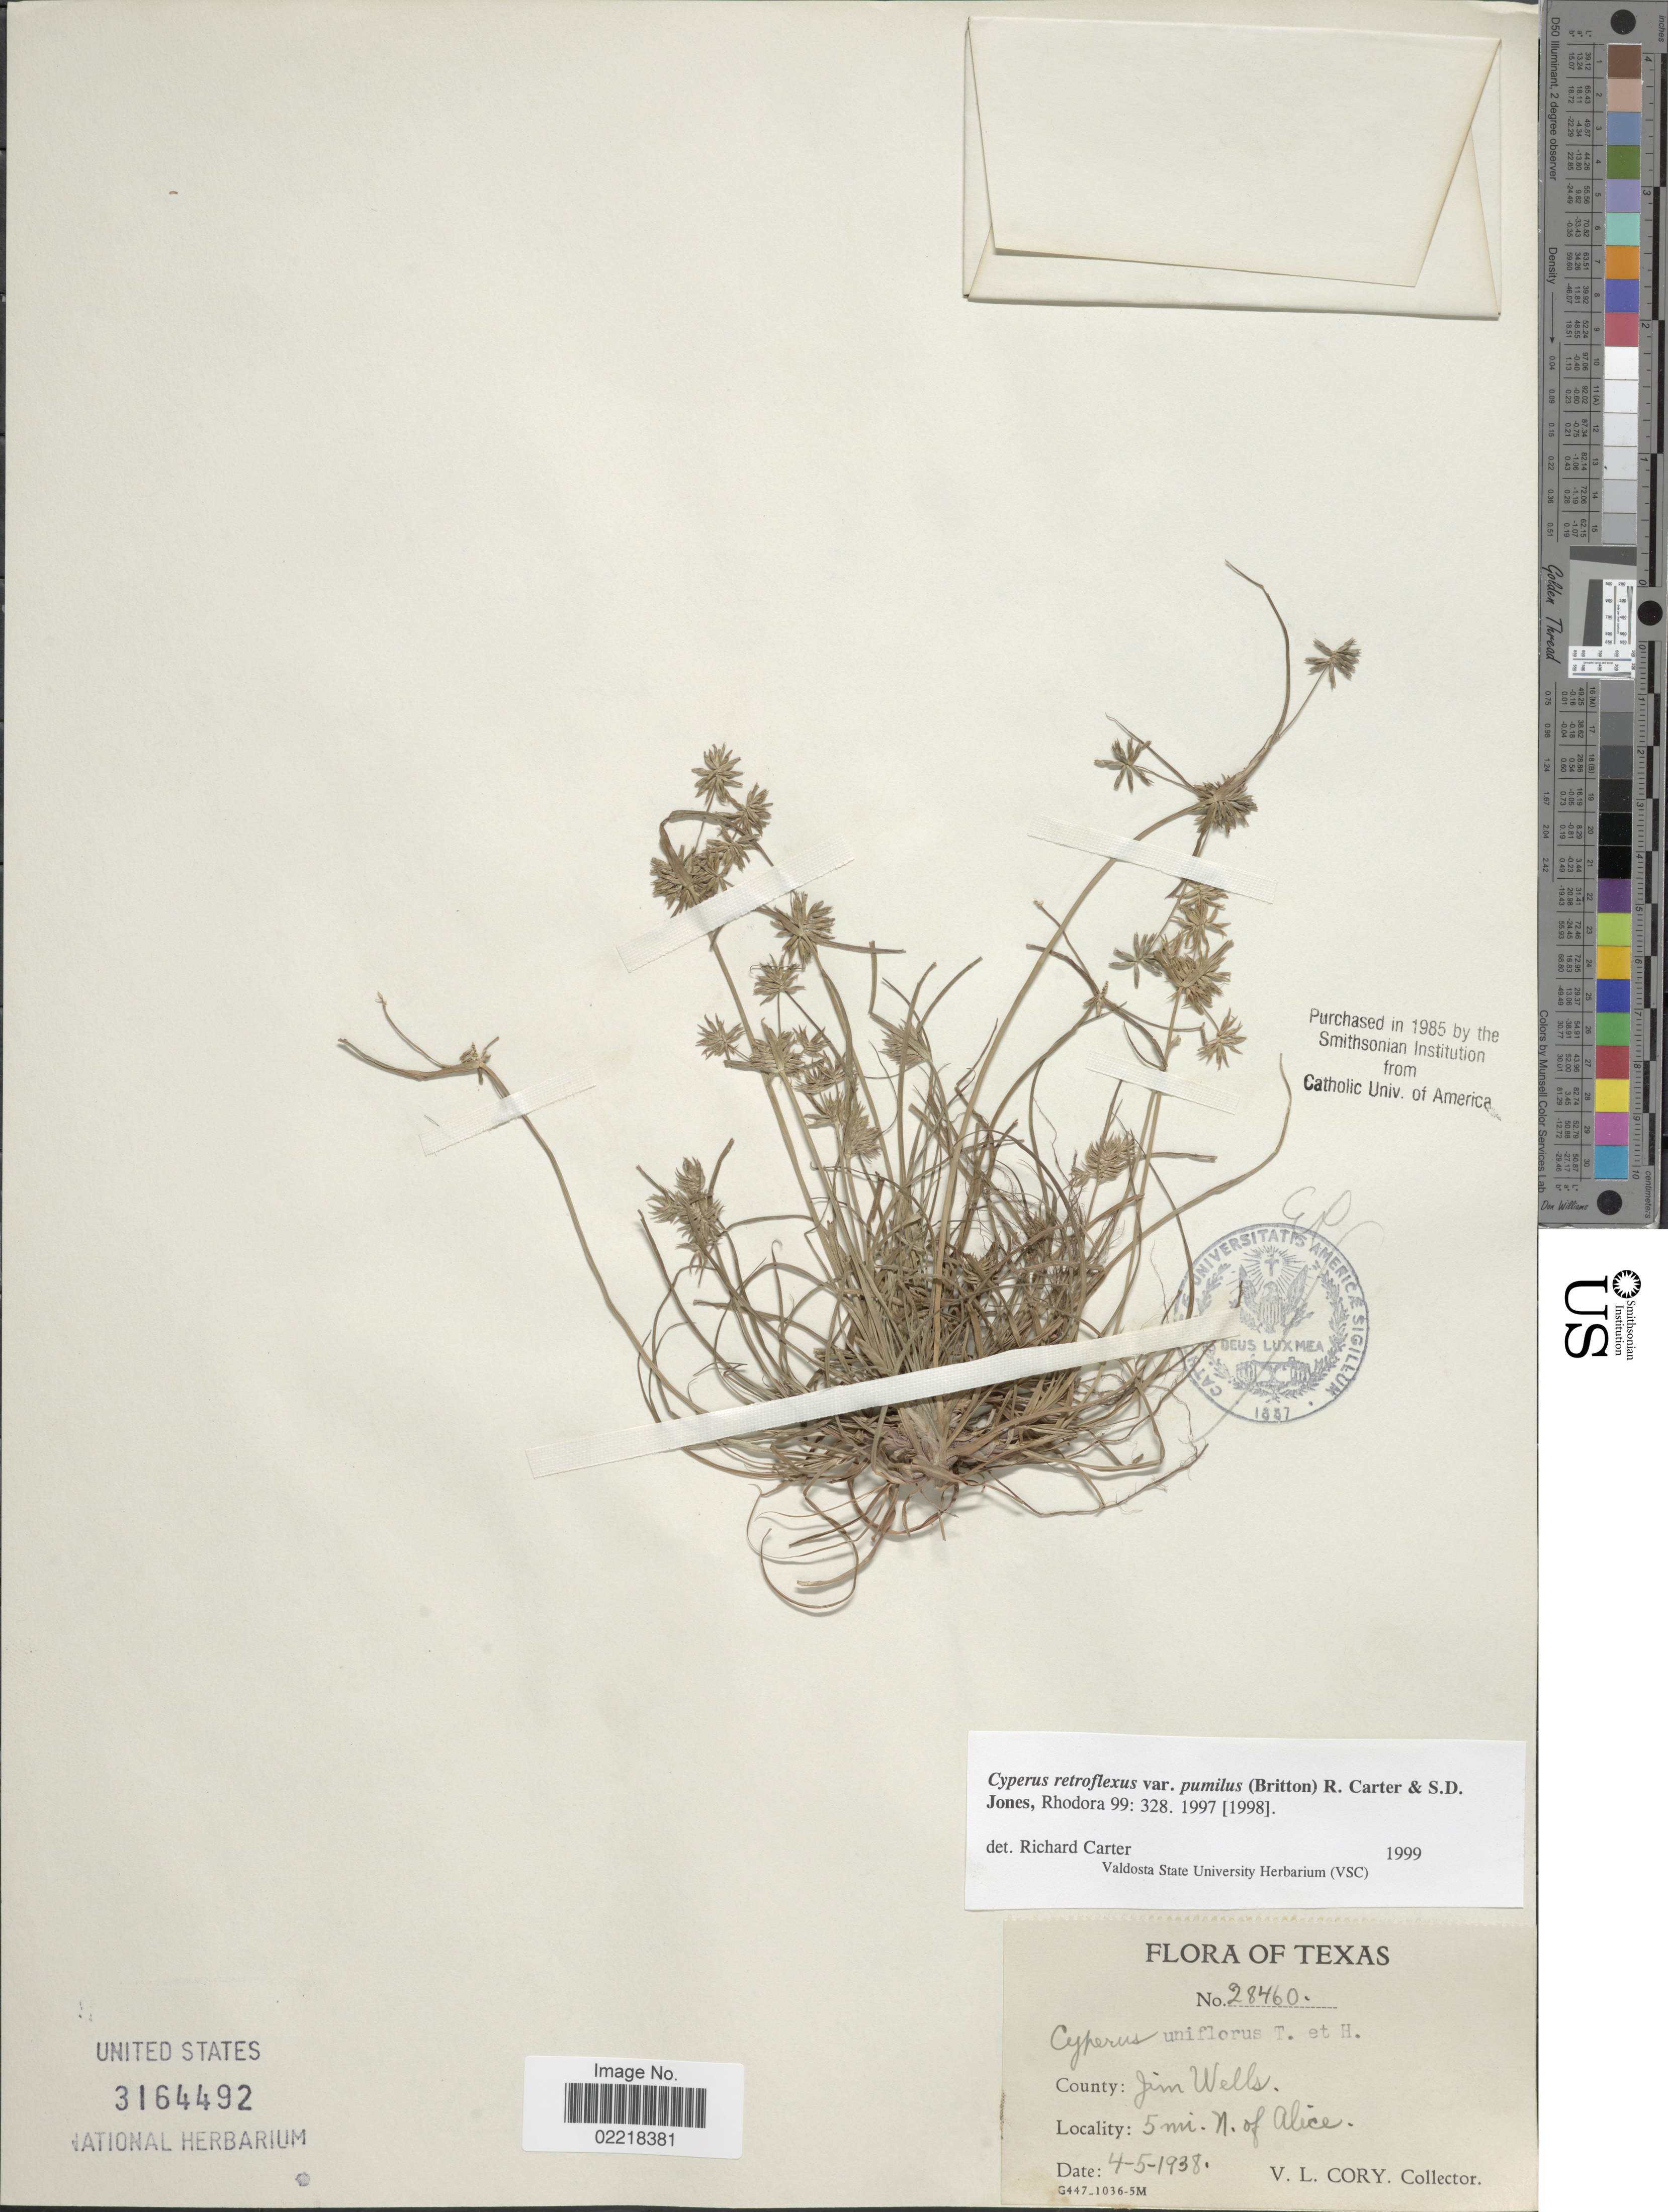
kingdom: Plantae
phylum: Tracheophyta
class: Liliopsida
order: Poales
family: Cyperaceae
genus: Cyperus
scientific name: Cyperus retroflexus var. pumilus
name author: (Britton) R. Carter & S.D. Jones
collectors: V. Cory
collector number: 28460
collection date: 1938-04-05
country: United States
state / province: Texas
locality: County Jim Wells, 5 mi. N. of Alice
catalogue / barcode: US 3164492